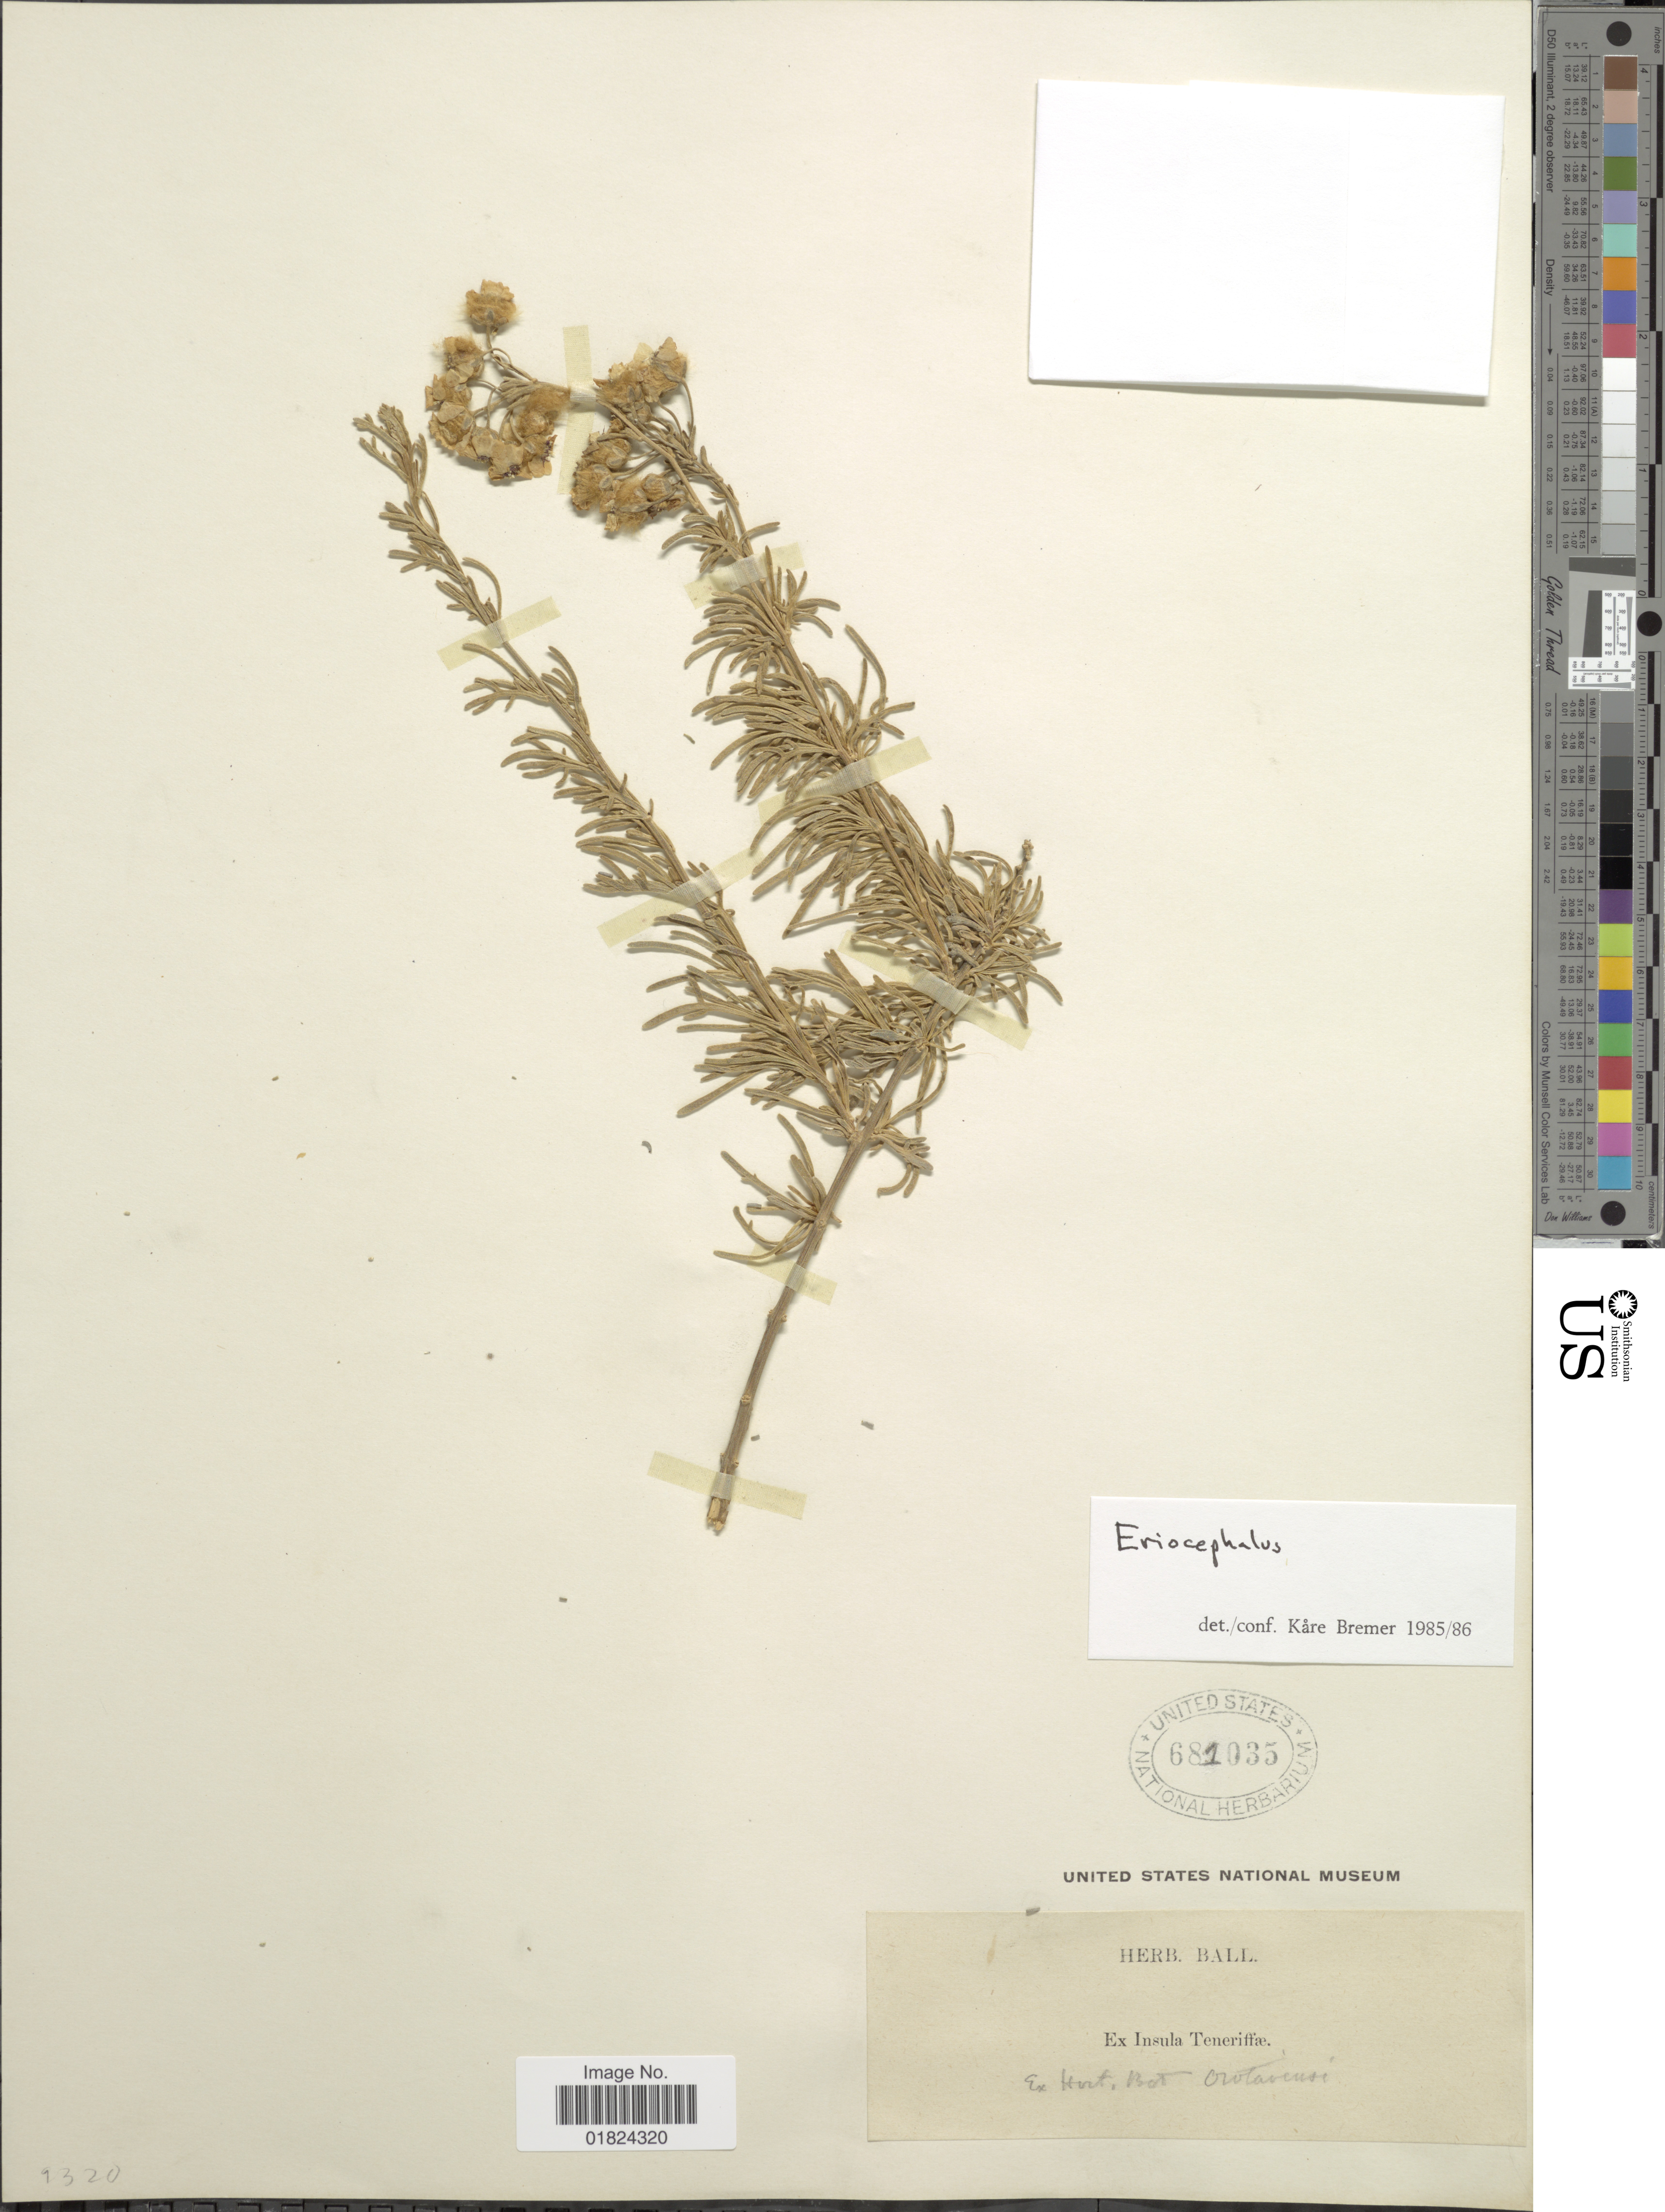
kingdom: Plantae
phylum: Tracheophyta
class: Magnoliopsida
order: Asterales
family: Asteraceae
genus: Eriocephalus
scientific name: Eriocephalus sp.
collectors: ex herb. Ball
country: Spain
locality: Insula Tenerifae.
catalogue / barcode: US 681035